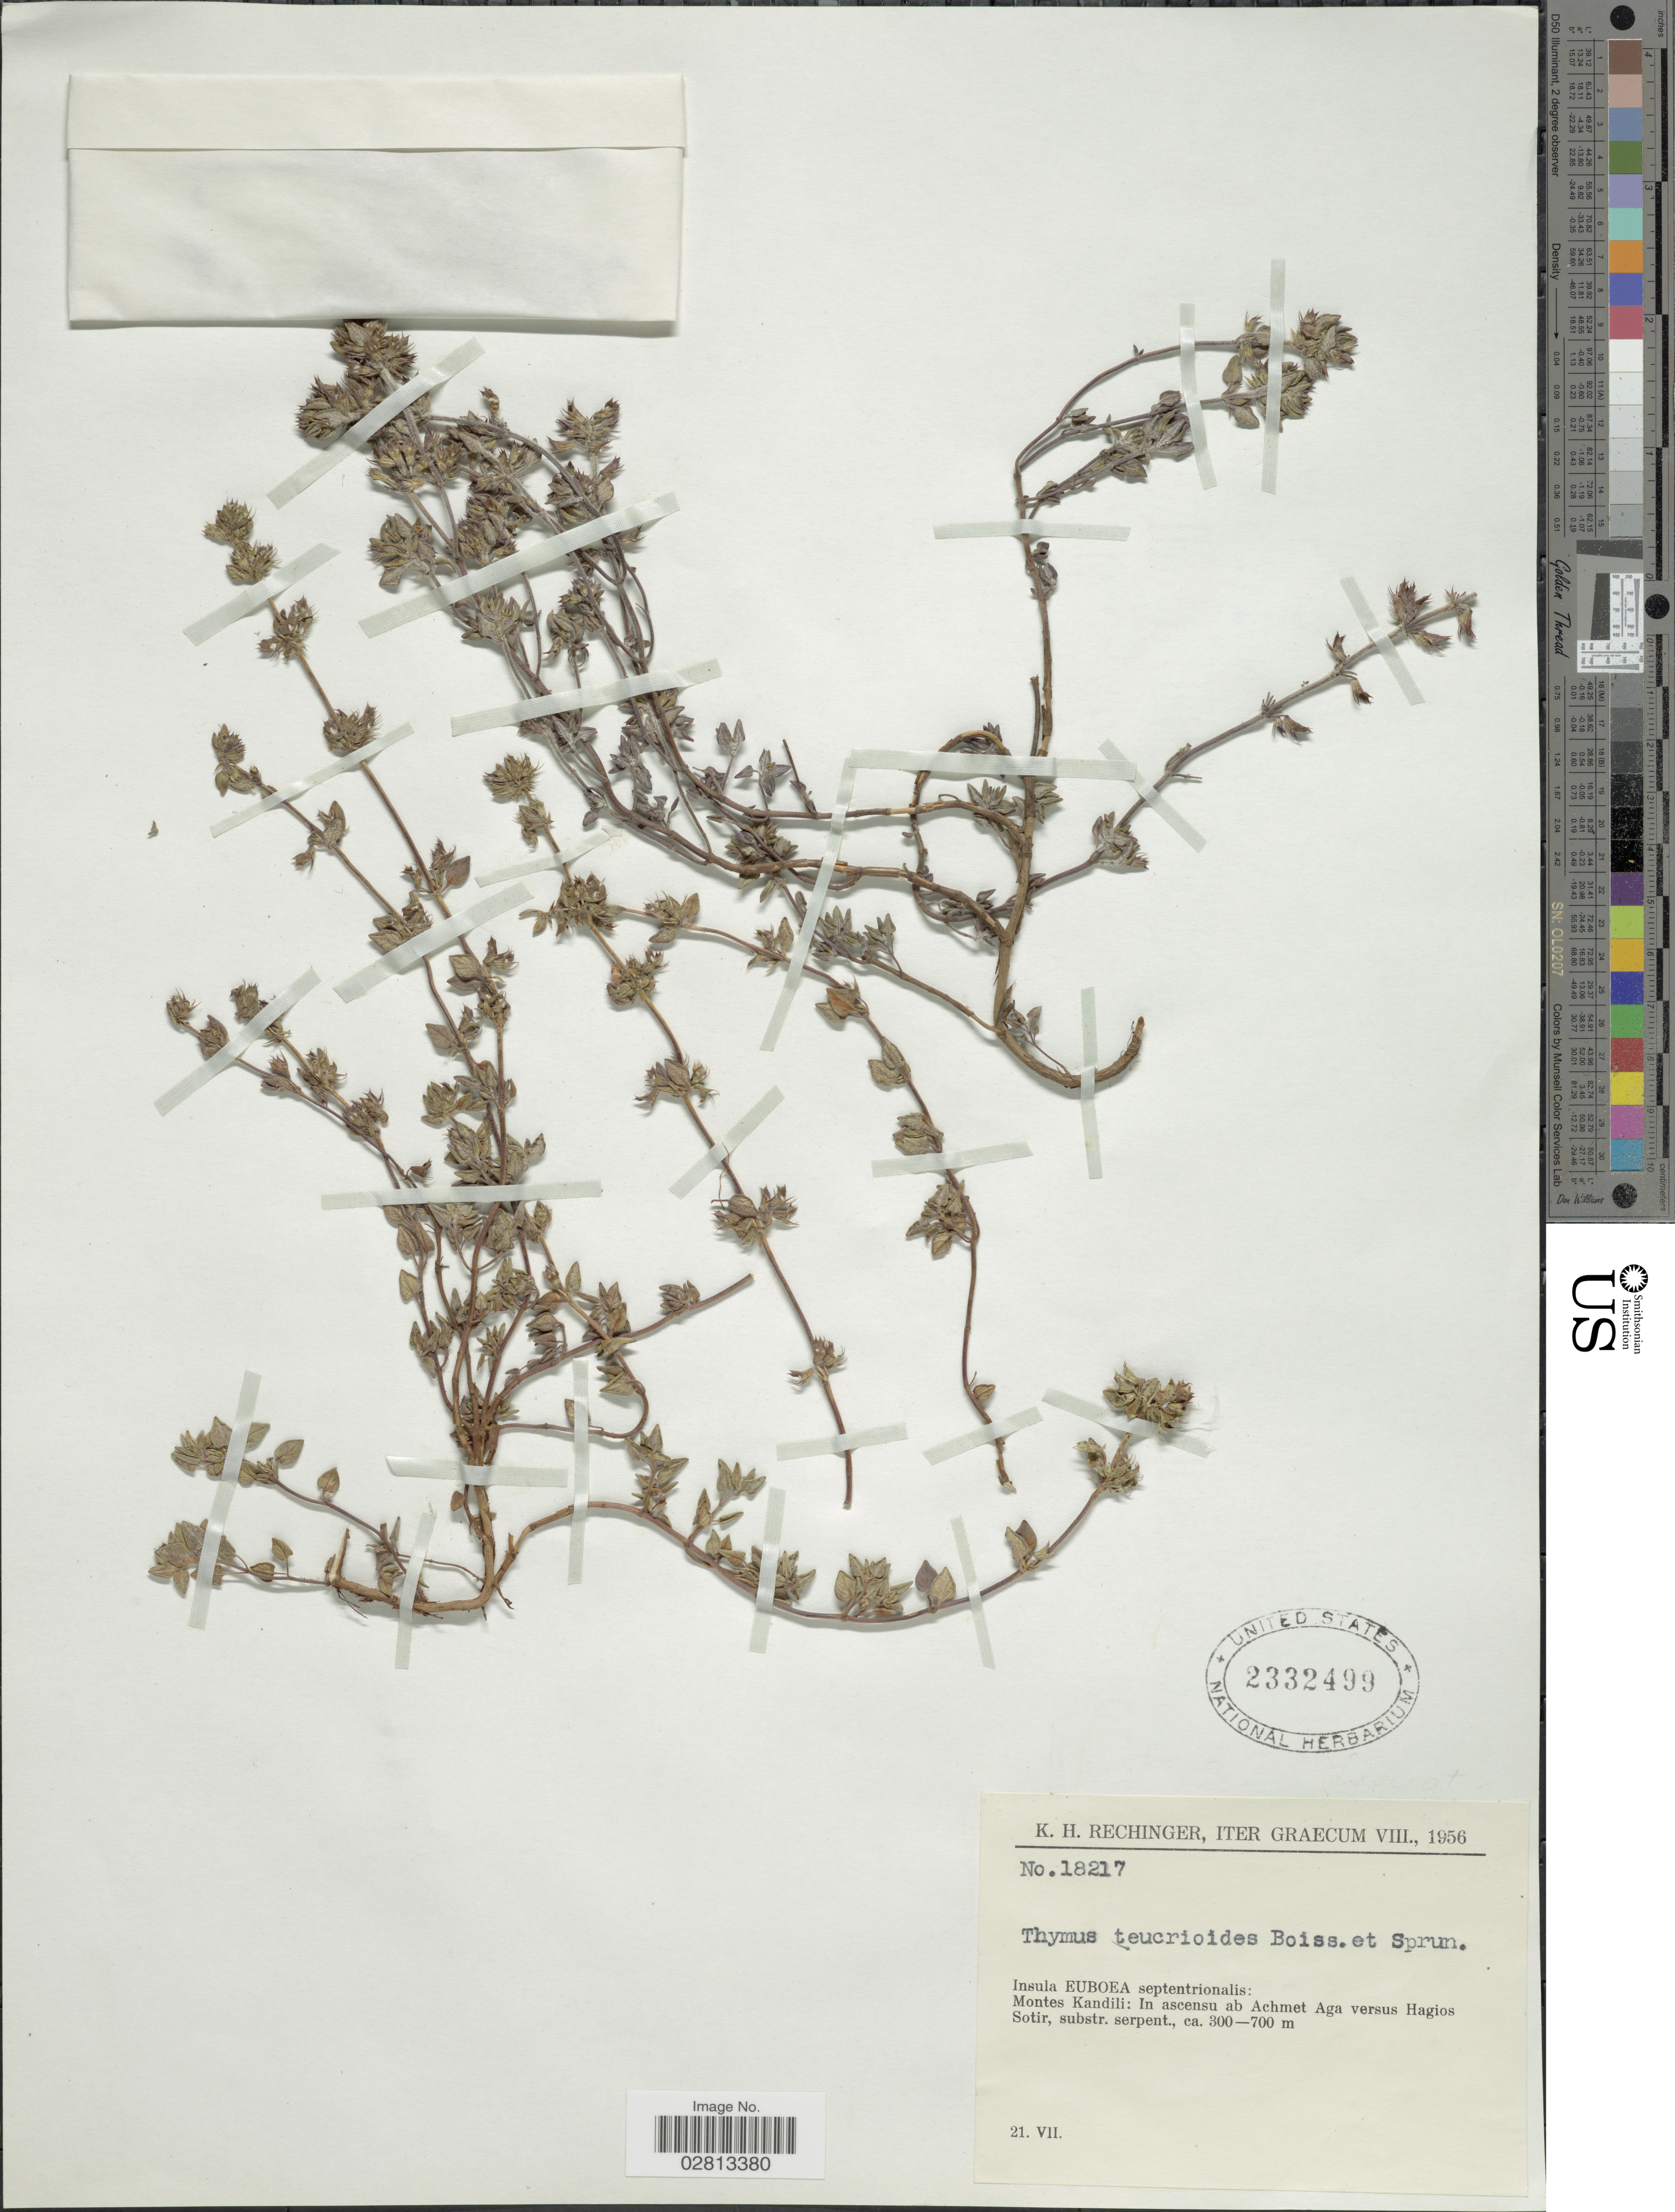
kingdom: Plantae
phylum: Tracheophyta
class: Magnoliopsida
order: Lamiales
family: Lamiaceae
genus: Thymus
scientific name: Thymus teucrioides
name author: Boiss. & Spruner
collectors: K. H. Rechinger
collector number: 18217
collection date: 1956-07-21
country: Greece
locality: Graecum. Insula Euboea septentrionalis: Montes Kandili: In ascensu ab Achmet Aga versus Hagios Sotir, substr. serpent.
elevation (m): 300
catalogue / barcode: US 2332499